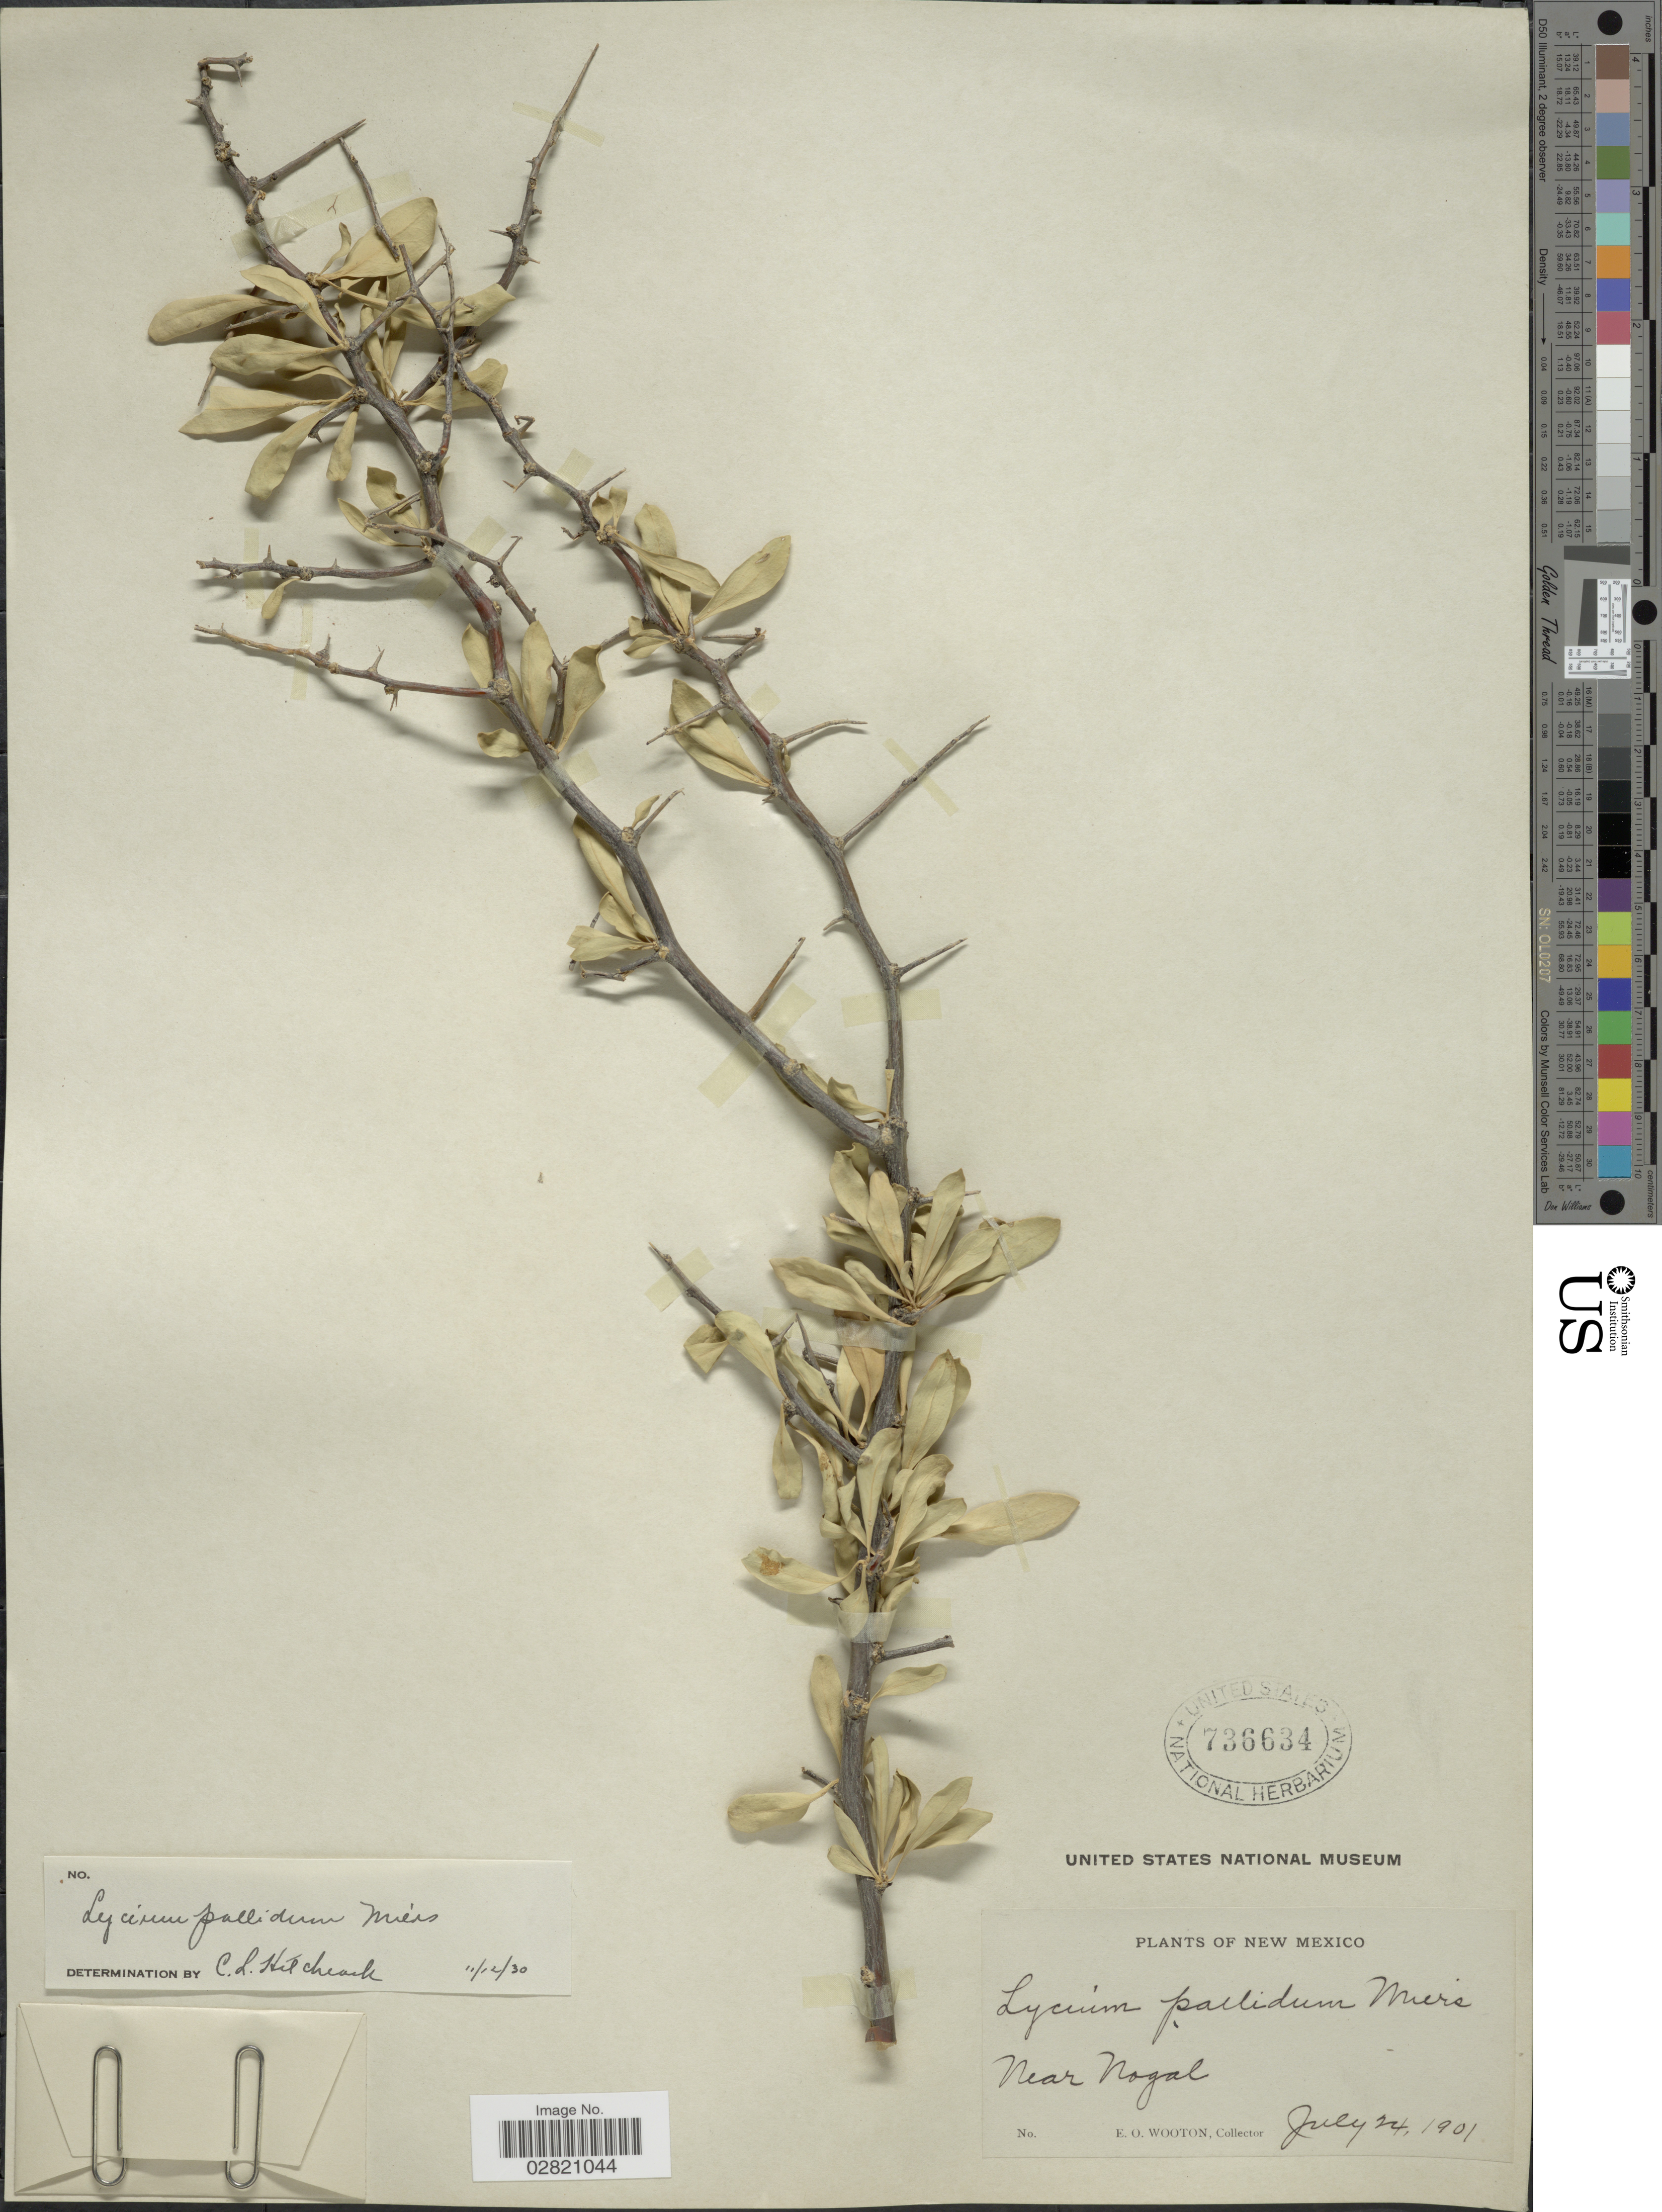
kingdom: Plantae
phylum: Tracheophyta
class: Magnoliopsida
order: Solanales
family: Solanaceae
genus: Lycium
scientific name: Lycium pallidum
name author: Miers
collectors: E. O. Wooton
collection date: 1901-07-24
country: United States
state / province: New Mexico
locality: Near Nogal.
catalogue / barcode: US 736634